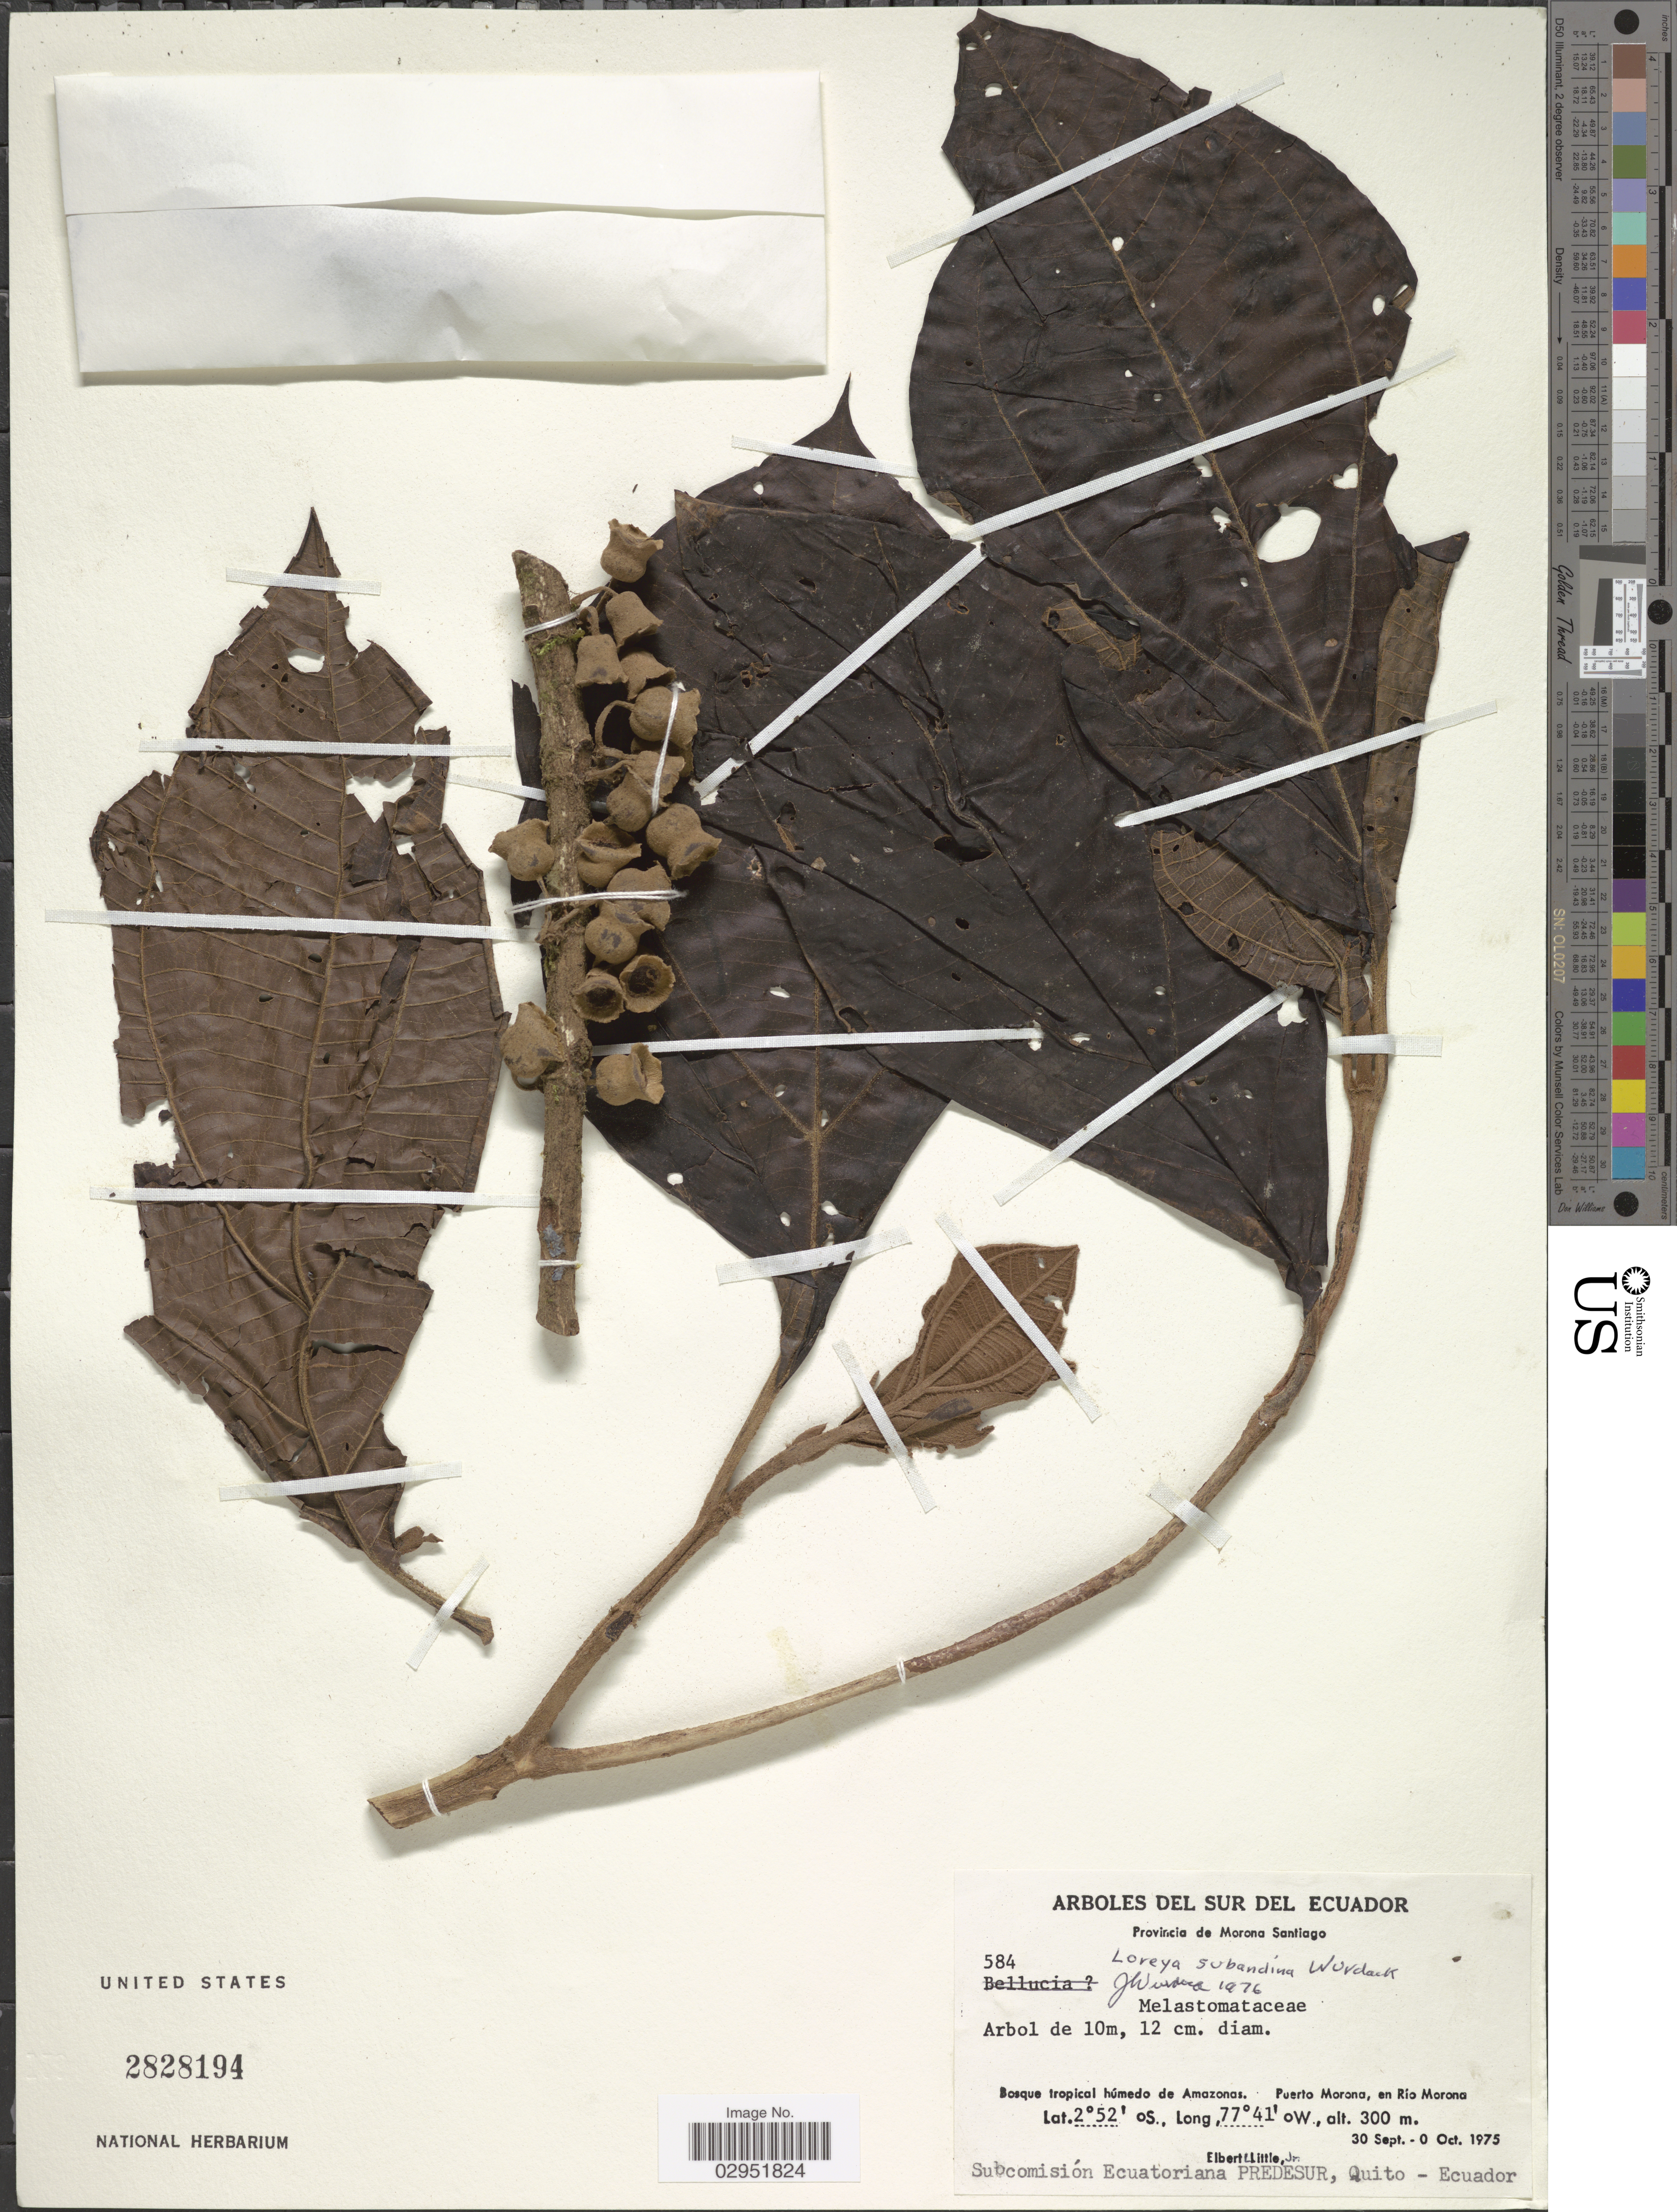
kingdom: Plantae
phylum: Tracheophyta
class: Magnoliopsida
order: Myrtales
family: Melastomataceae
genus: Bellucia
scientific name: Bellucia subandina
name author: (Wurdack) Penneys et al.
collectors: E. L. Little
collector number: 584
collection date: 1975-09-30/1975-10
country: Ecuador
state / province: Morona-Santiago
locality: Provincia de Morona Santiago. Bosque tropical húmedo de Amazonas. Puerto Morona, on Río Morona.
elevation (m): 300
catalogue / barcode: US 2828194